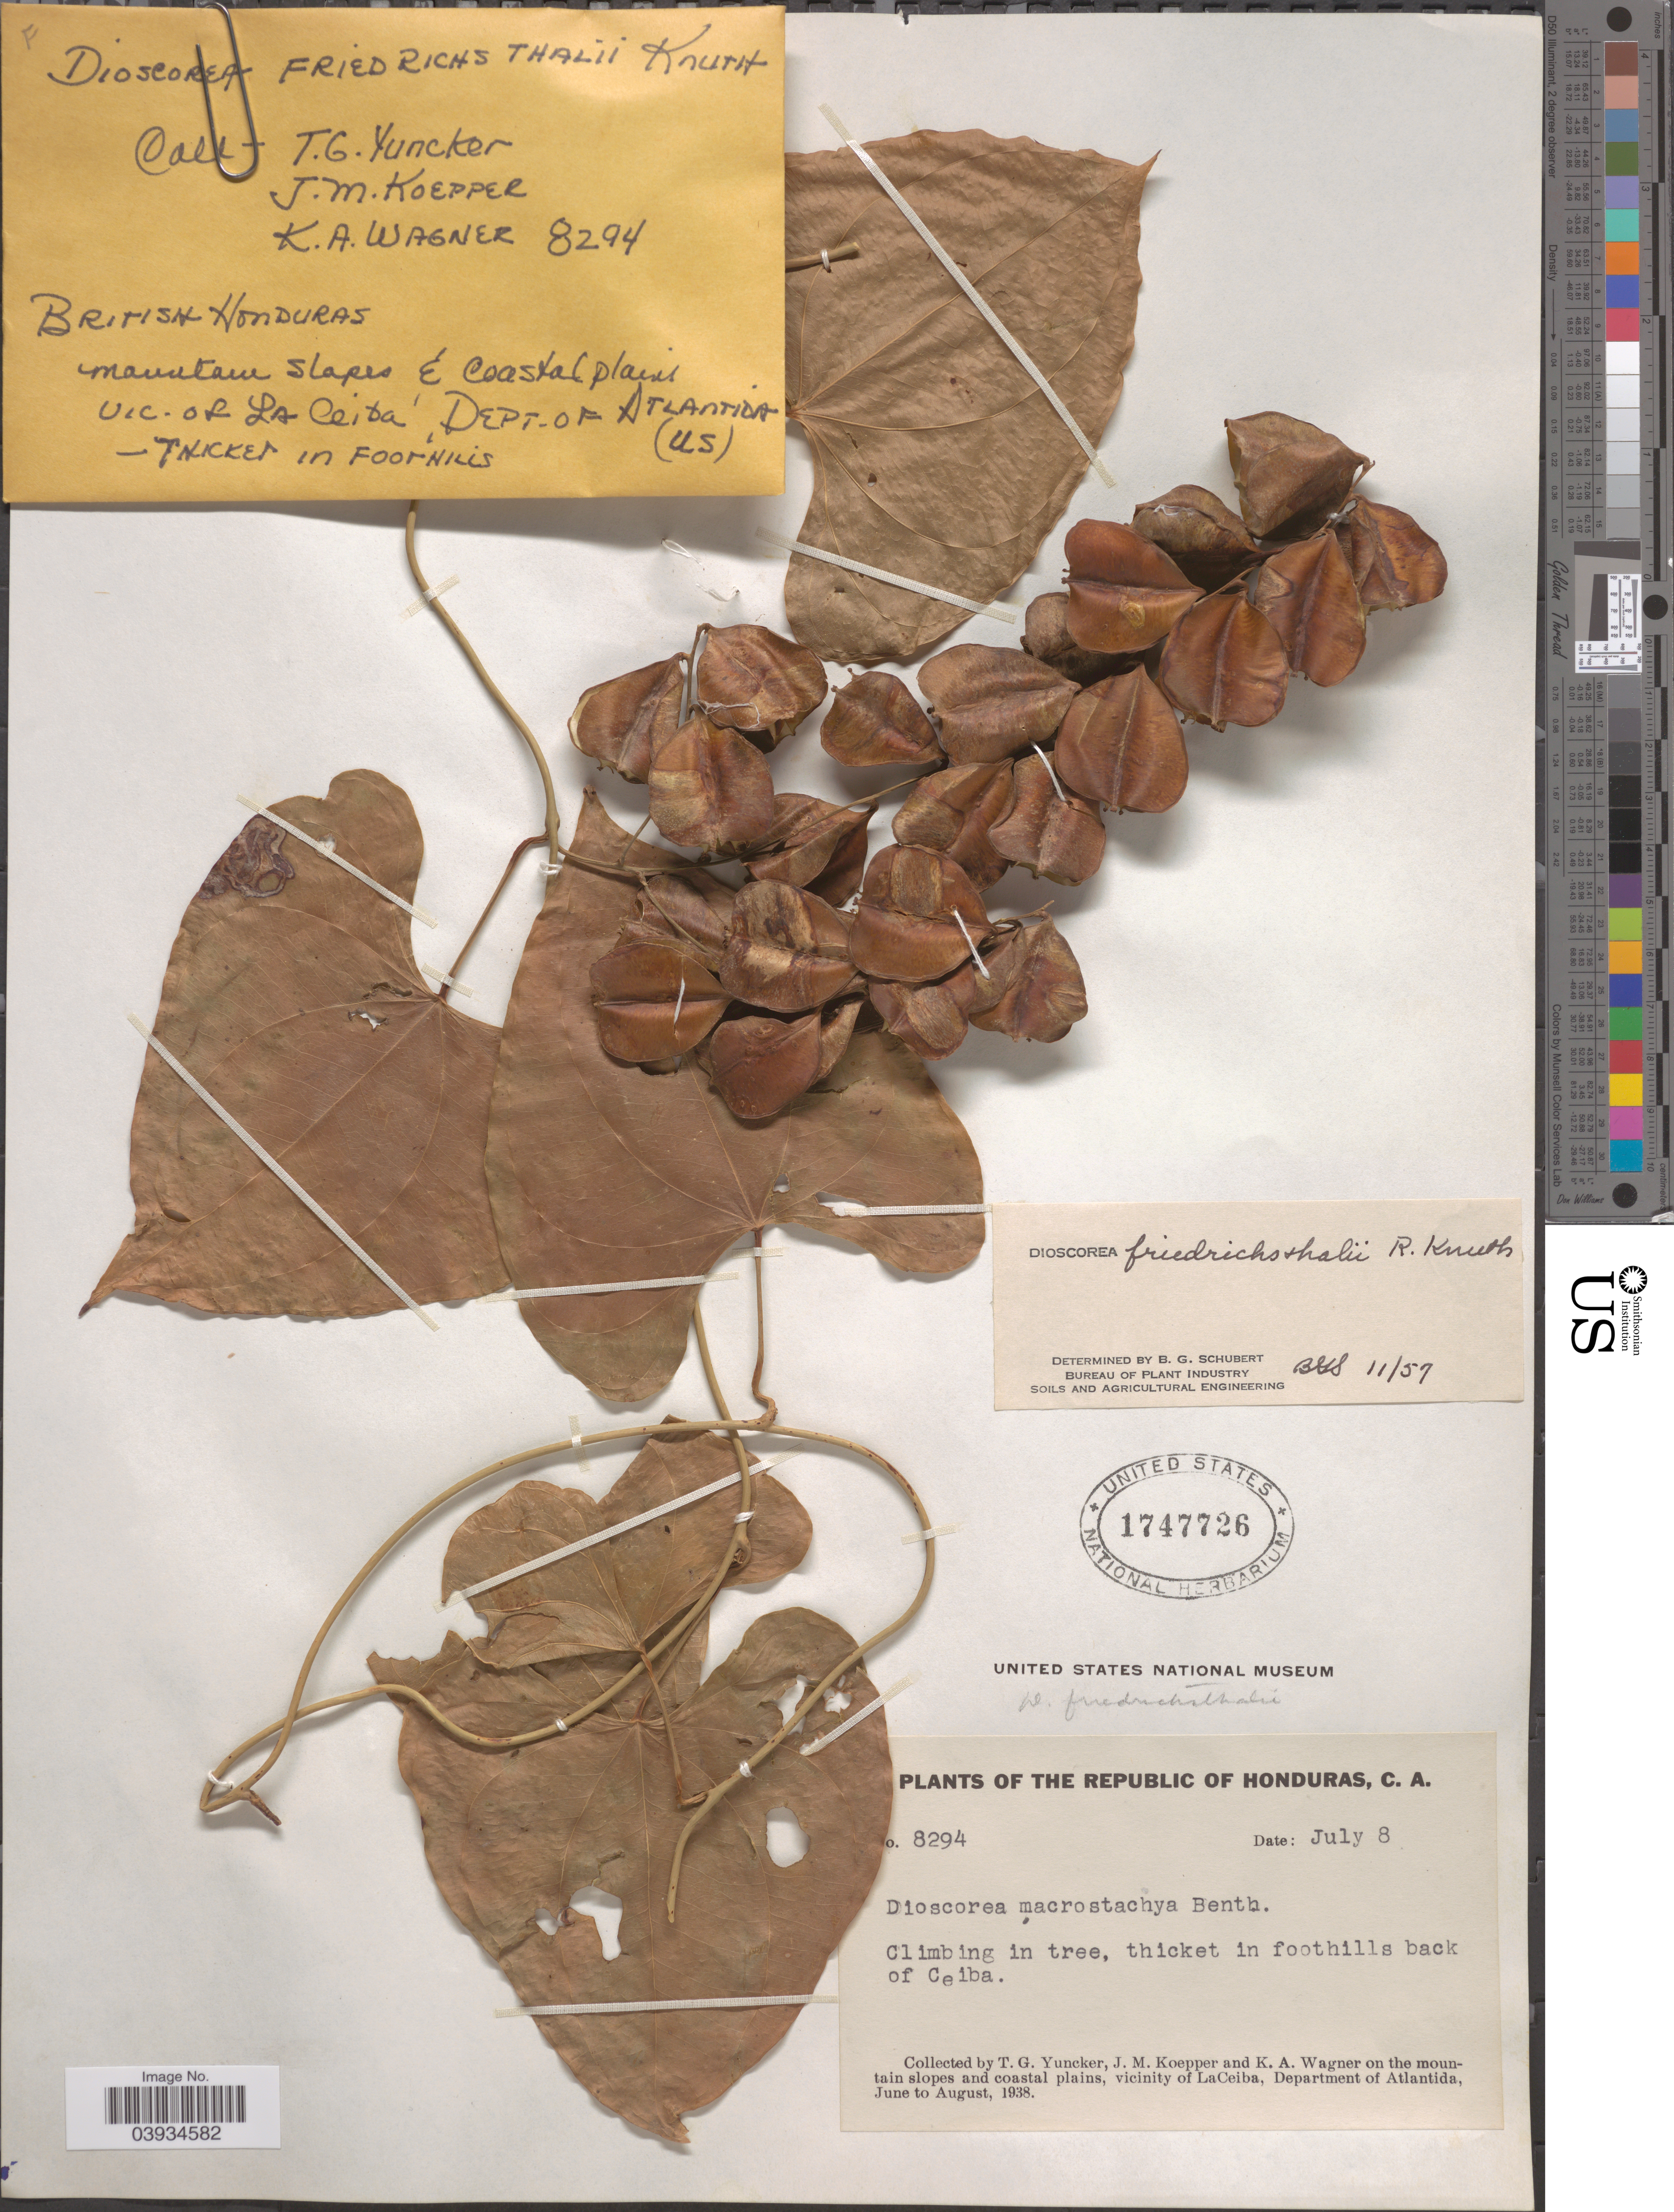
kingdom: Plantae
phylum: Tracheophyta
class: Liliopsida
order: Dioscoreales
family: Dioscoreaceae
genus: Dioscorea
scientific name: Dioscorea friedrichsthalii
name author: R. Knuth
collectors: T. G. Yuncker, J. M. Koepper & K. A. Wagner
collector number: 8294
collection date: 1938-07-08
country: Honduras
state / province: Atlantida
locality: Back of Ceiba. Wagner on the mountain slopes and coastal plains, vicinity of LaCeiba, Department of Atlantida.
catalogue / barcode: US 1747726